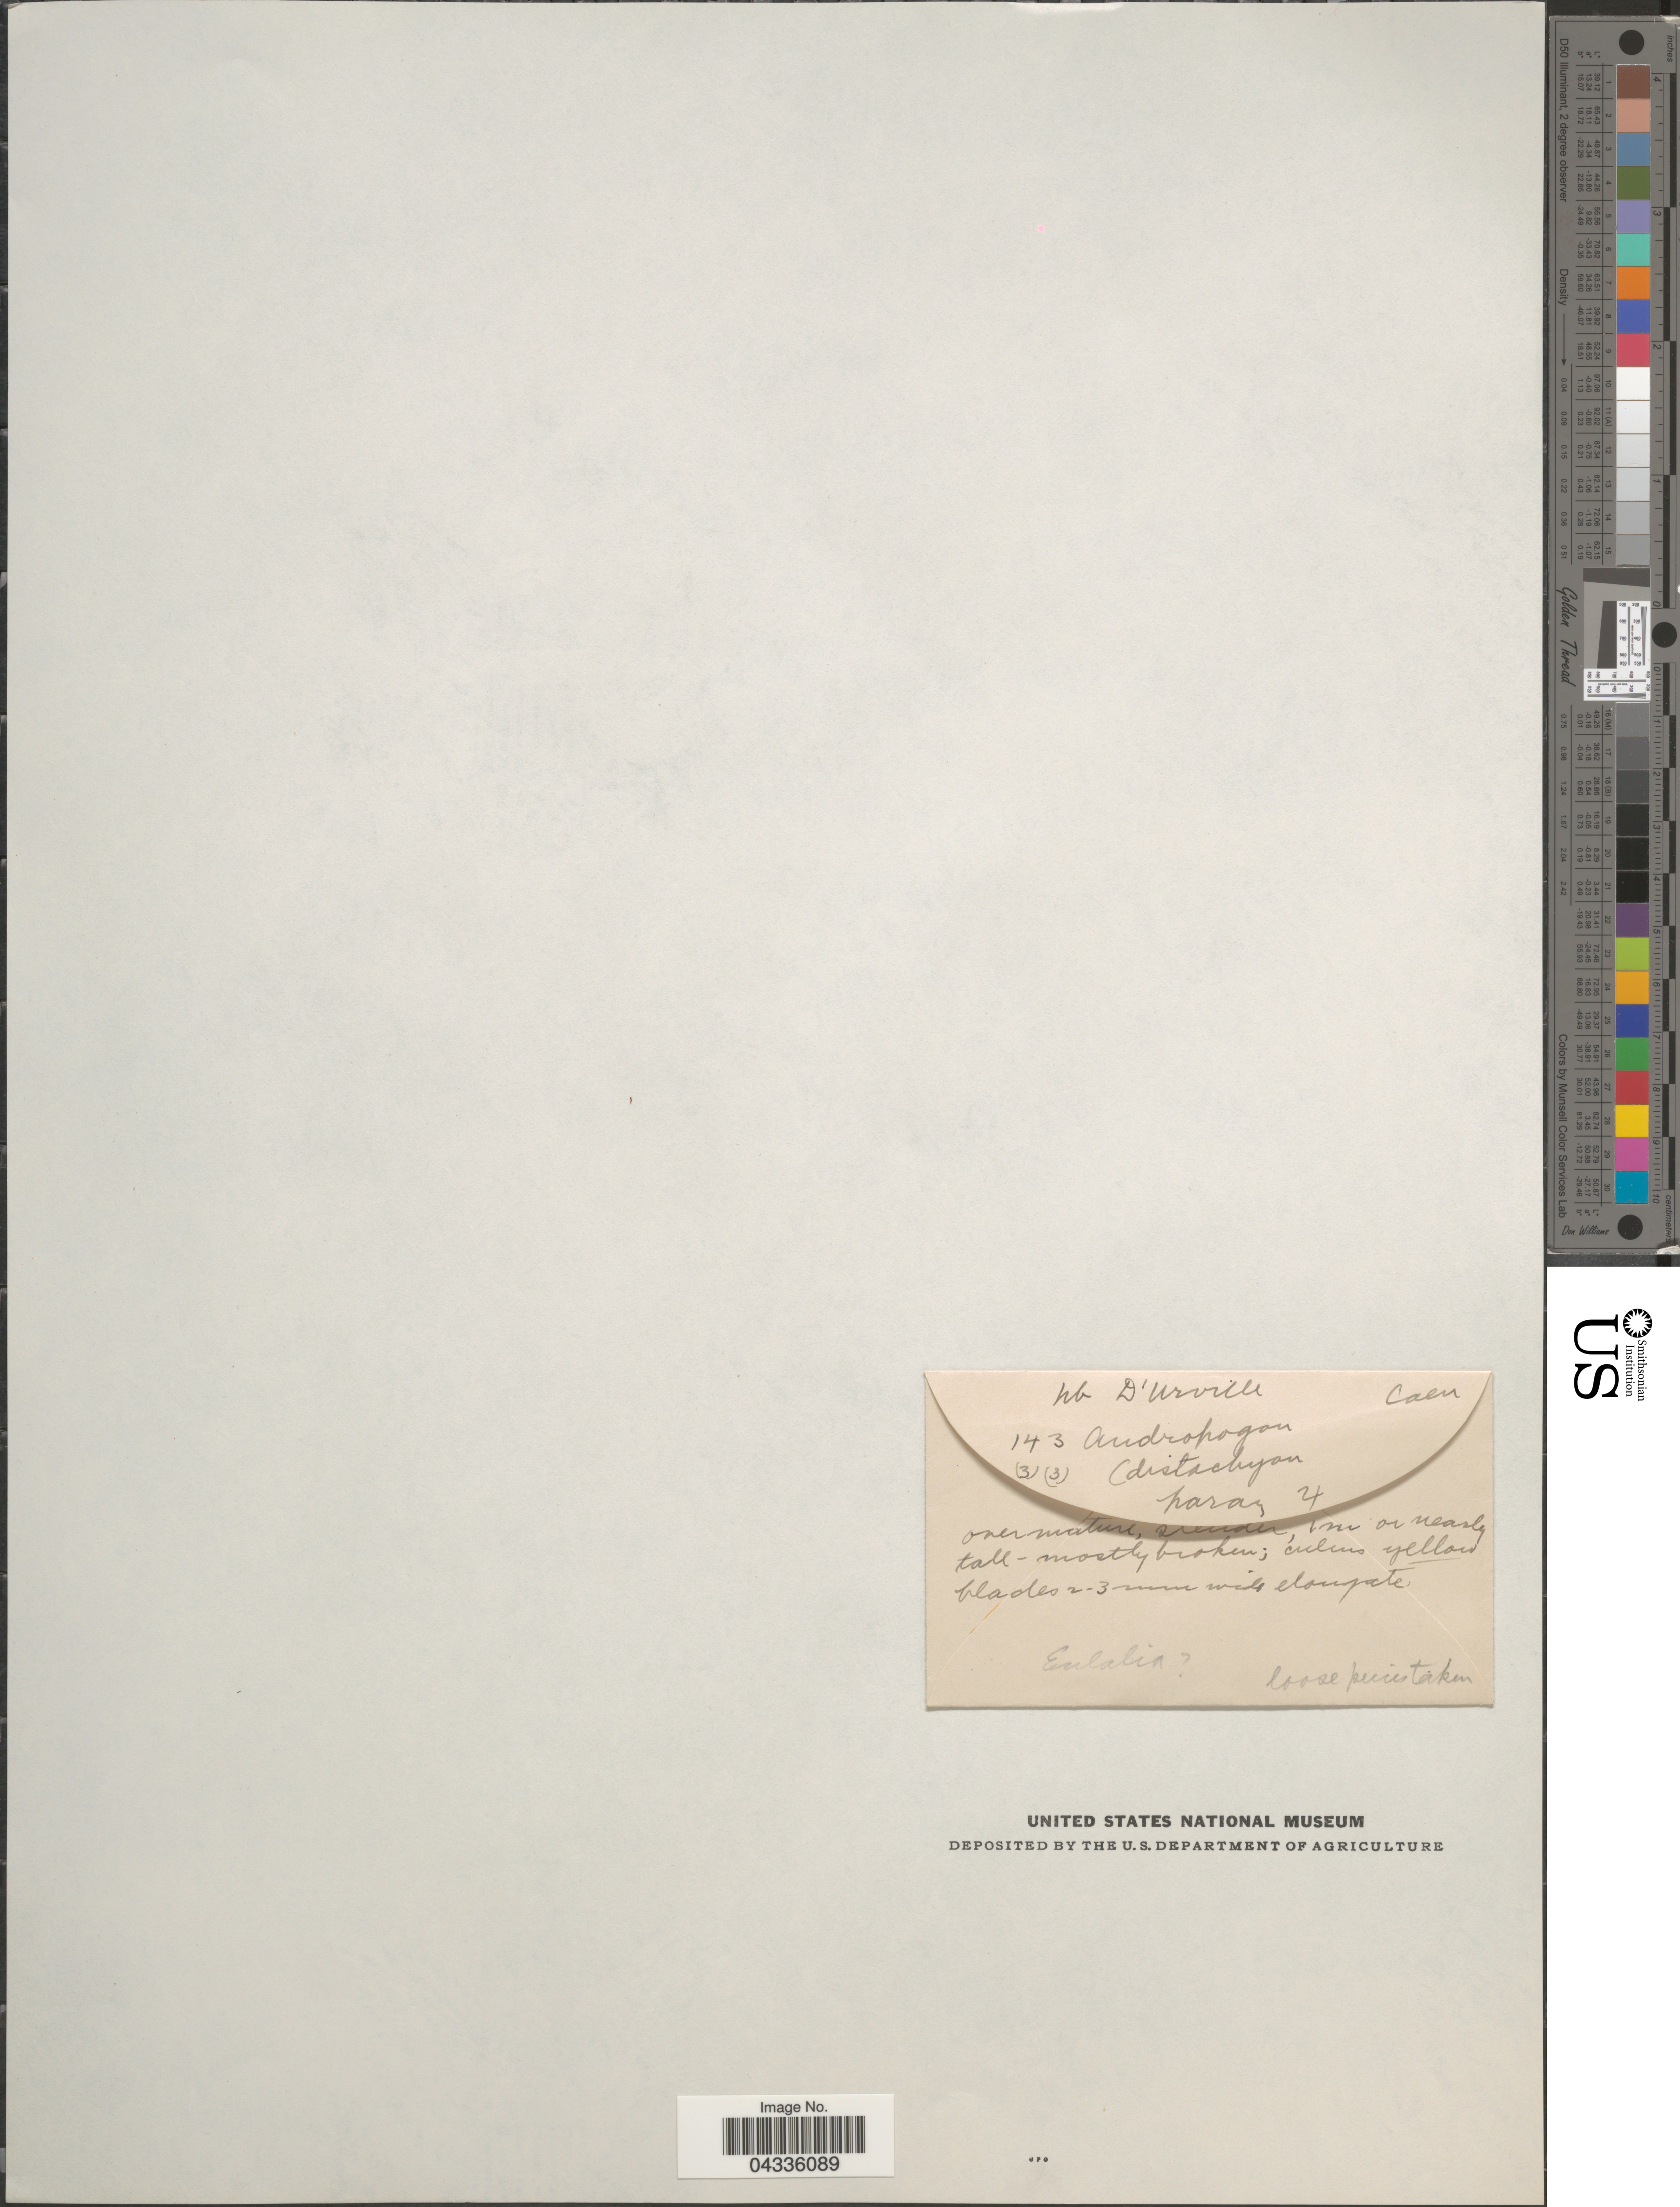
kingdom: Plantae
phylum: Tracheophyta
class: Liliopsida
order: Poales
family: Poaceae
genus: Eulalia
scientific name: Eulalia sp.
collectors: D'Urville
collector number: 143